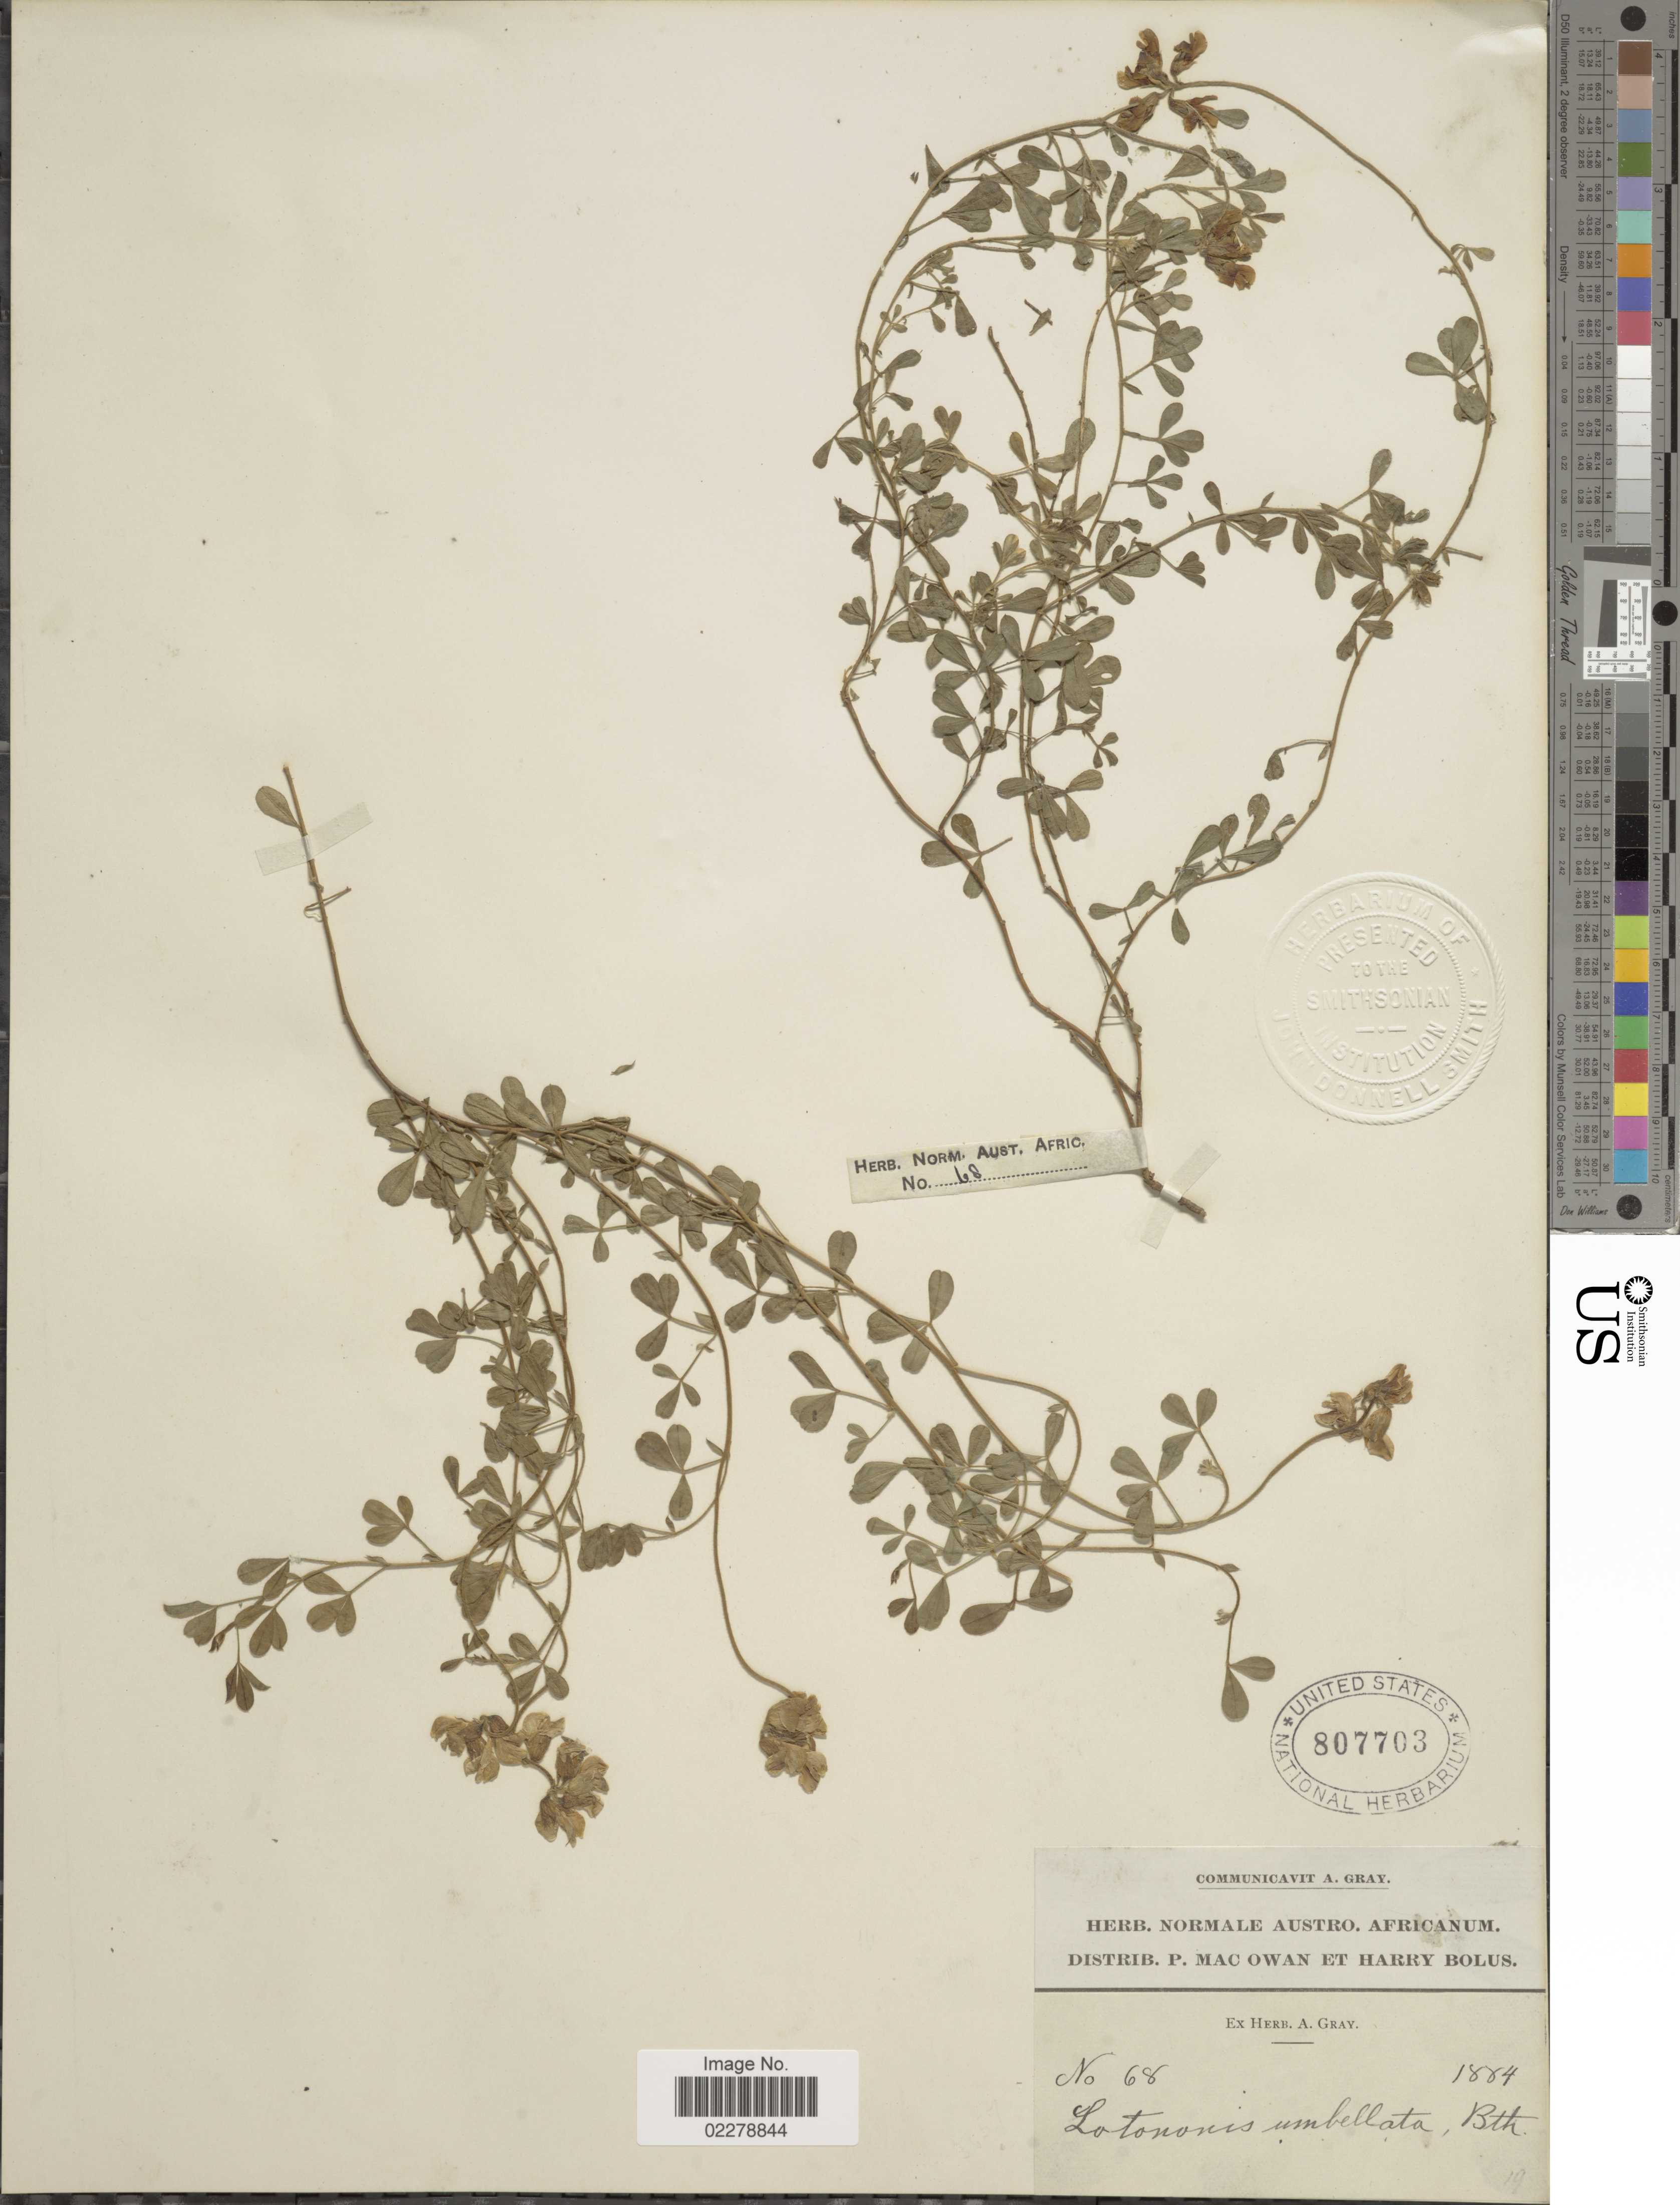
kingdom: Plantae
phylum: Tracheophyta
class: Magnoliopsida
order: Fabales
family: Fabaceae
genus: Lotononis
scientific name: Lotononis umbellata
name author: (L.) Benth.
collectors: ex Herb. A. Gray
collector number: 68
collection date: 1884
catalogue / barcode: US 807703